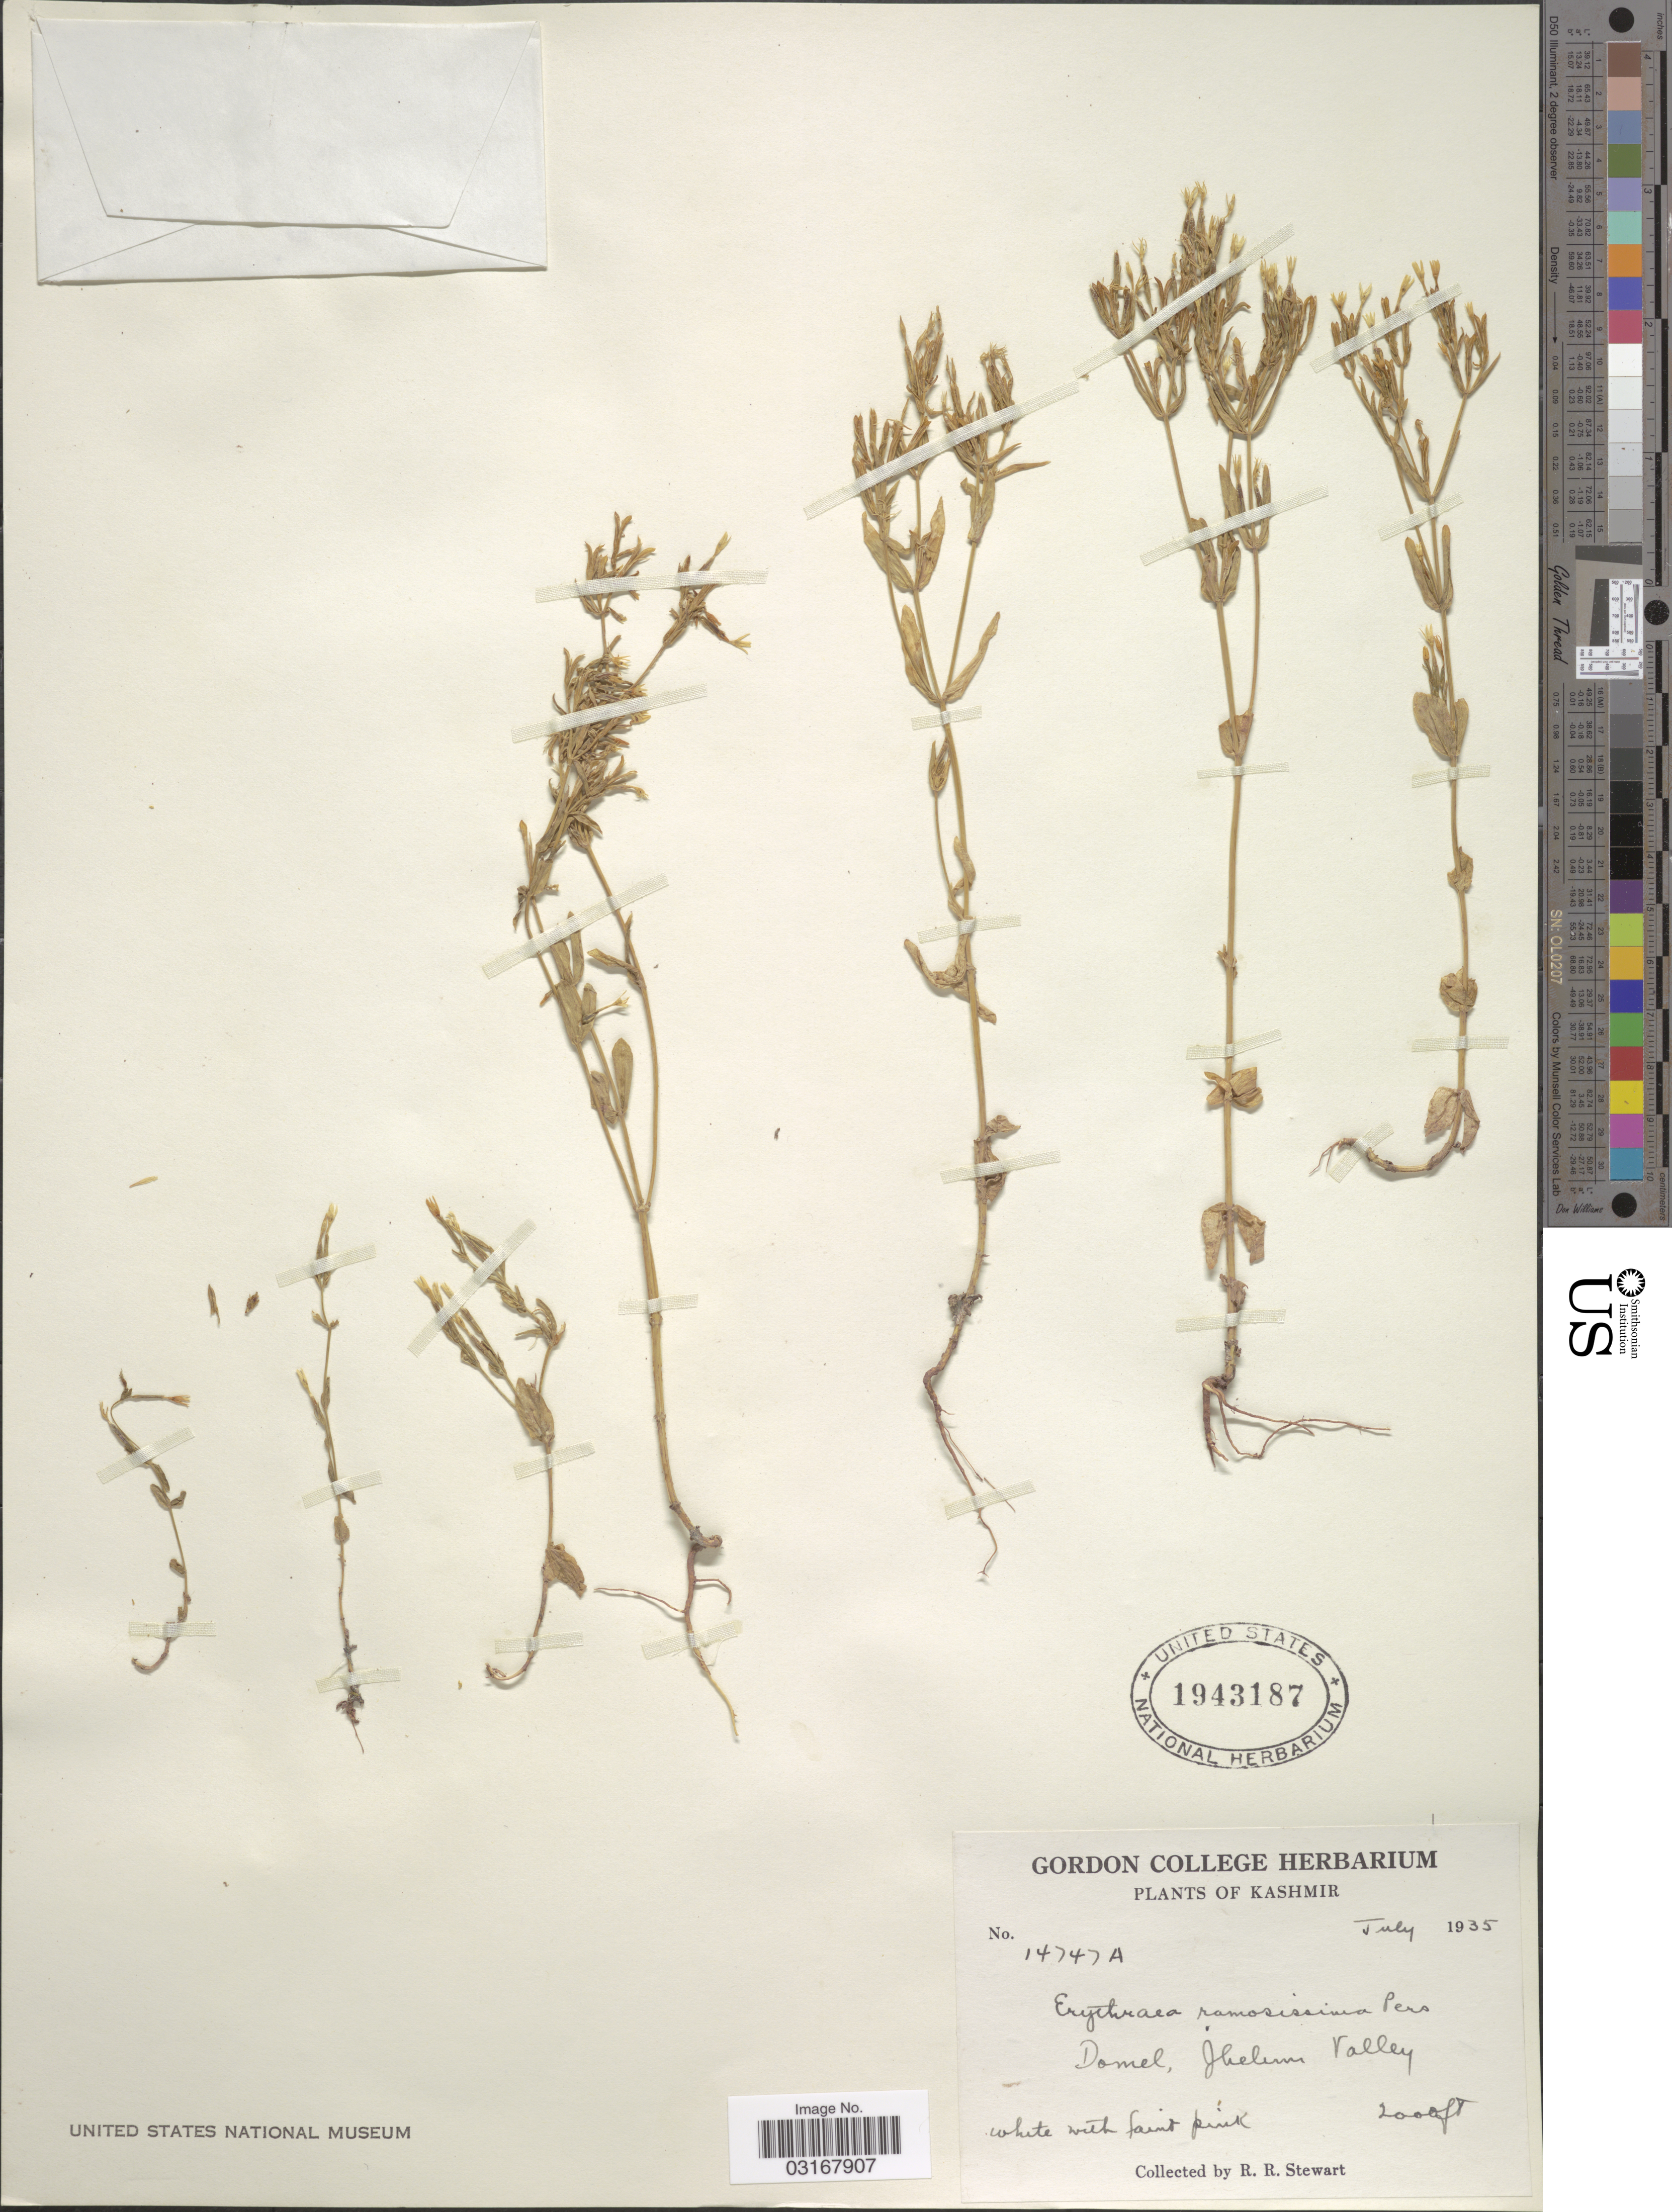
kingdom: Plantae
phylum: Tracheophyta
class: Magnoliopsida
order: Gentianales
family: Gentianaceae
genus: Centaurium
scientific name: Centaurium ramosissimum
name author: (Vill.) Druce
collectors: R. Stewart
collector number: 14747A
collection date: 1935-07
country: Pakistan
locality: Kashmir. Domel, Jhelum Valley.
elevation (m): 610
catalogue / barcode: US 1943187